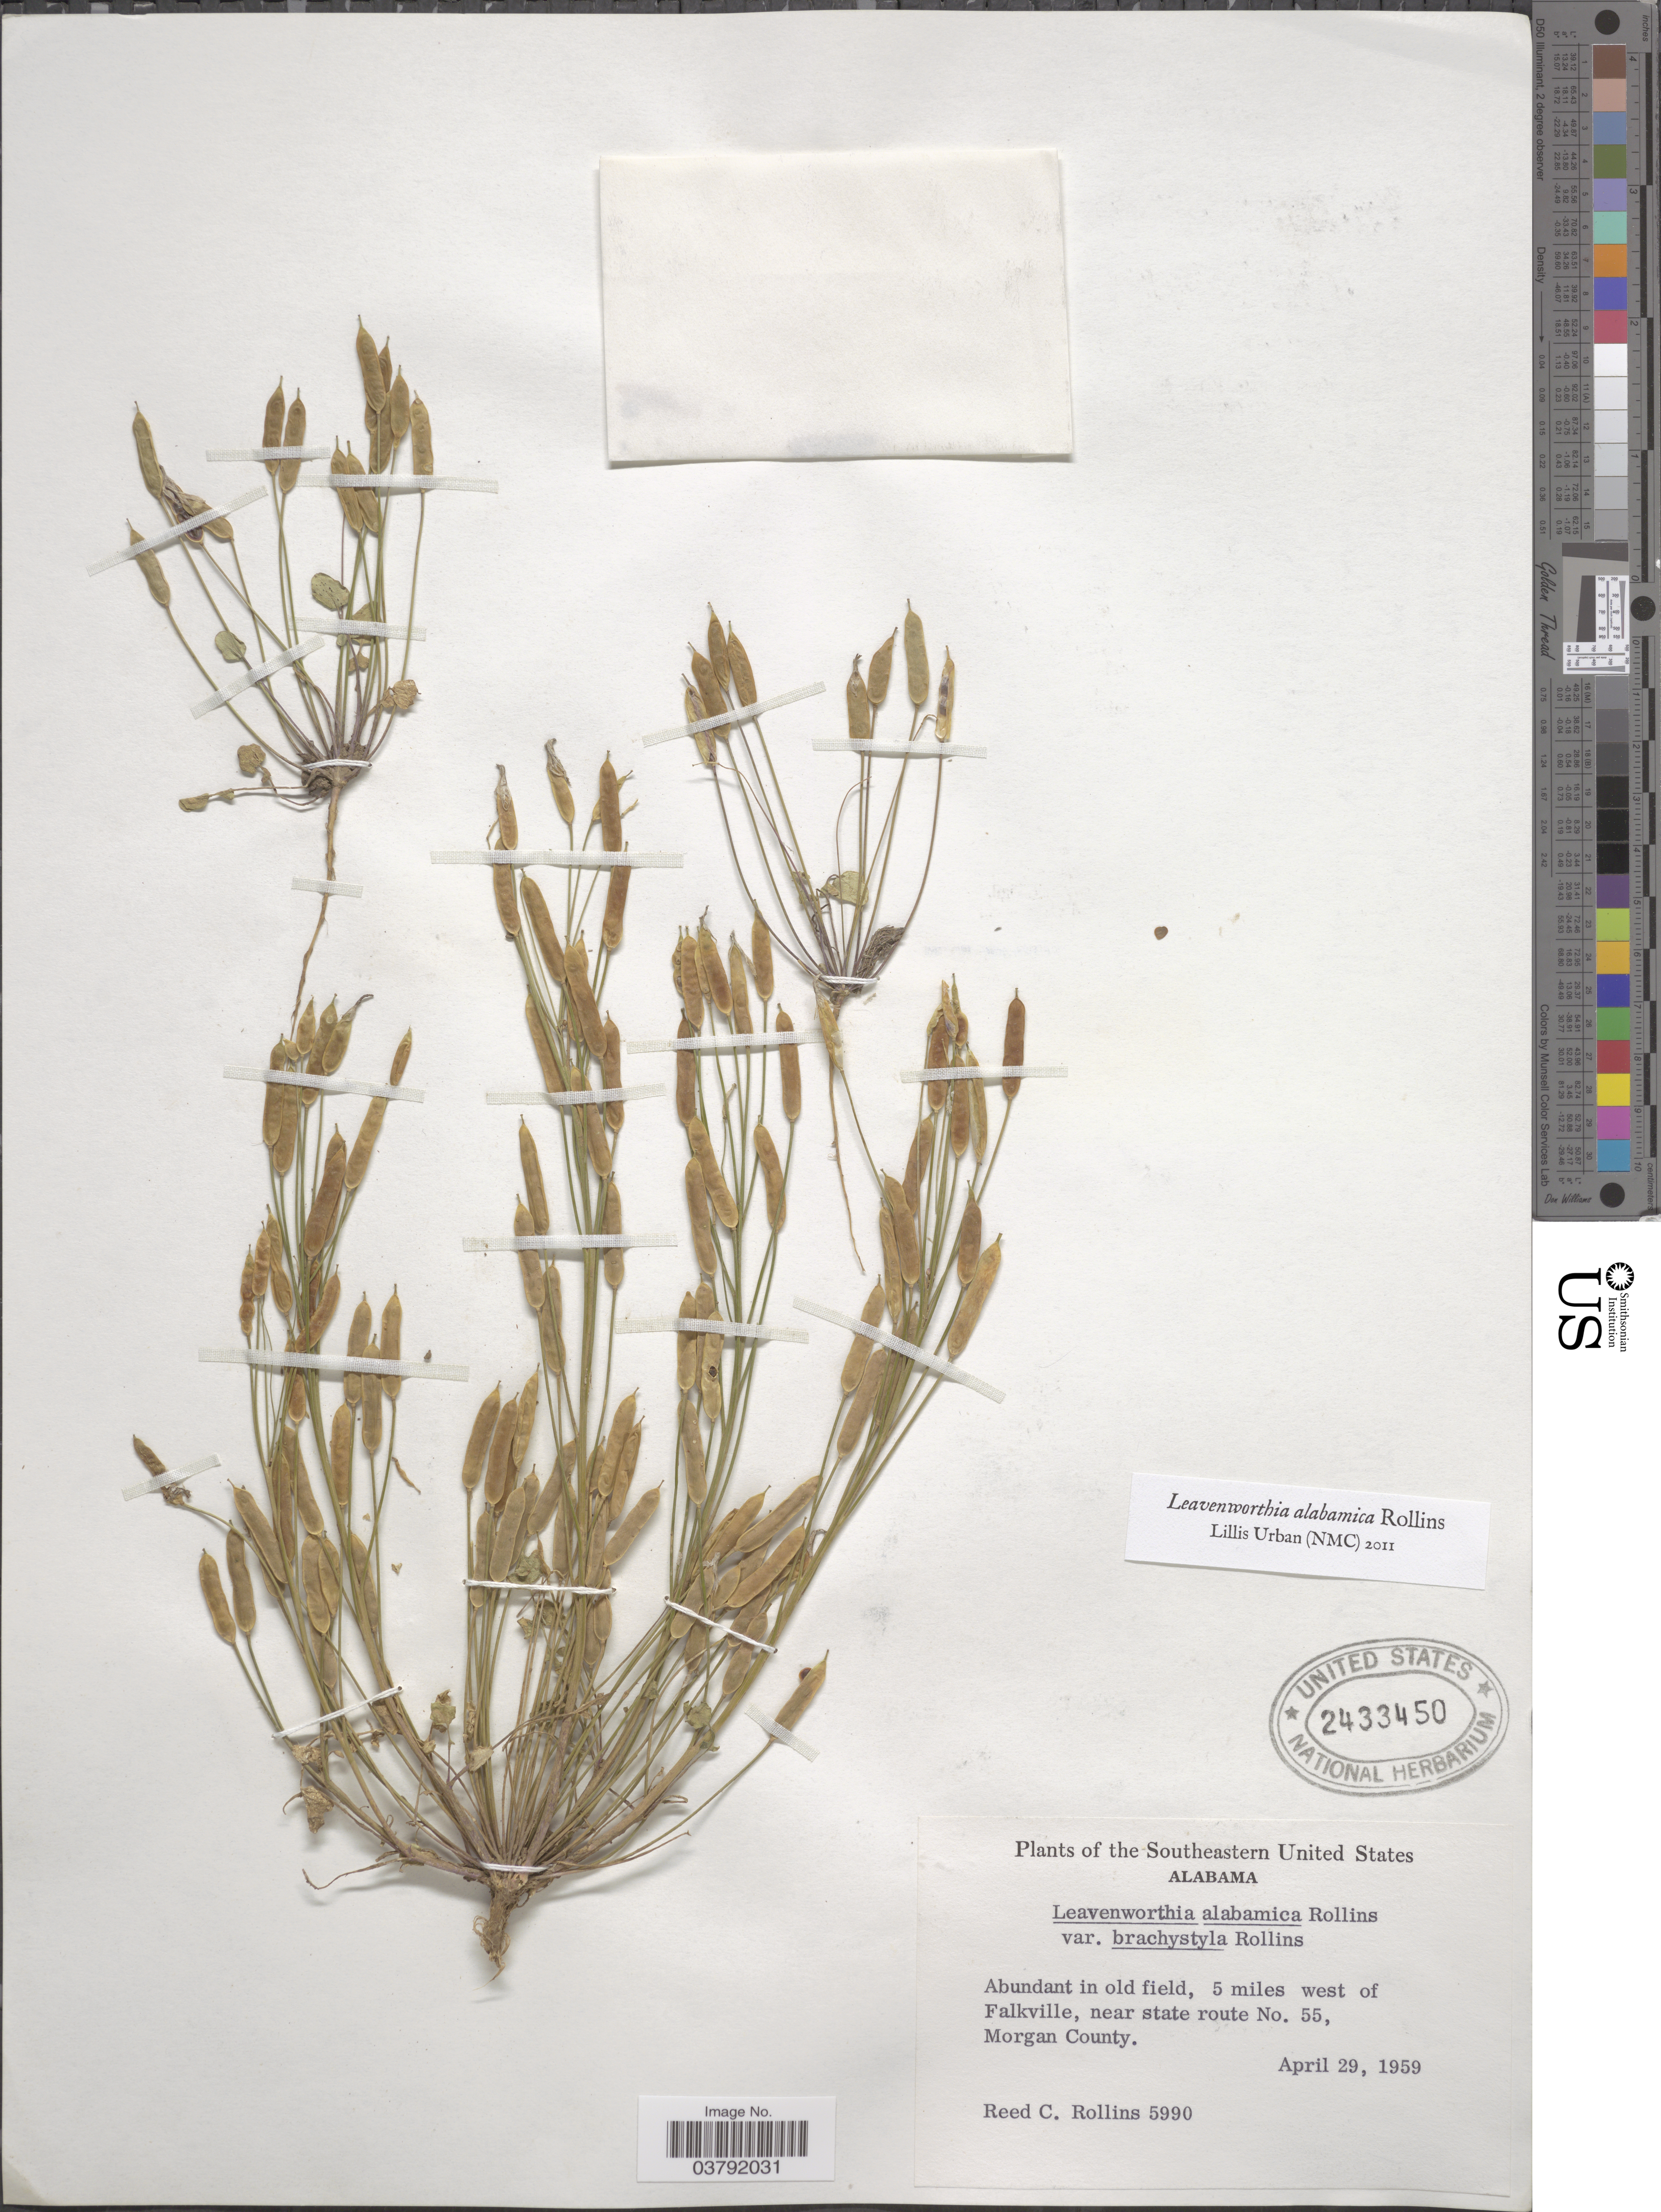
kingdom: Plantae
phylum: Tracheophyta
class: Magnoliopsida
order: Brassicales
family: Brassicaceae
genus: Leavenworthia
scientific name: Leavenworthia alabamica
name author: Rollins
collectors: R. C. Rollins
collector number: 5990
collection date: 1959-04-29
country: United States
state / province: Alabama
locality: Southeastern United States. Old field, 5 miles west of Falkville, near state route No. 55, Morgan County.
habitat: abundant in old field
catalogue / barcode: US 2433450